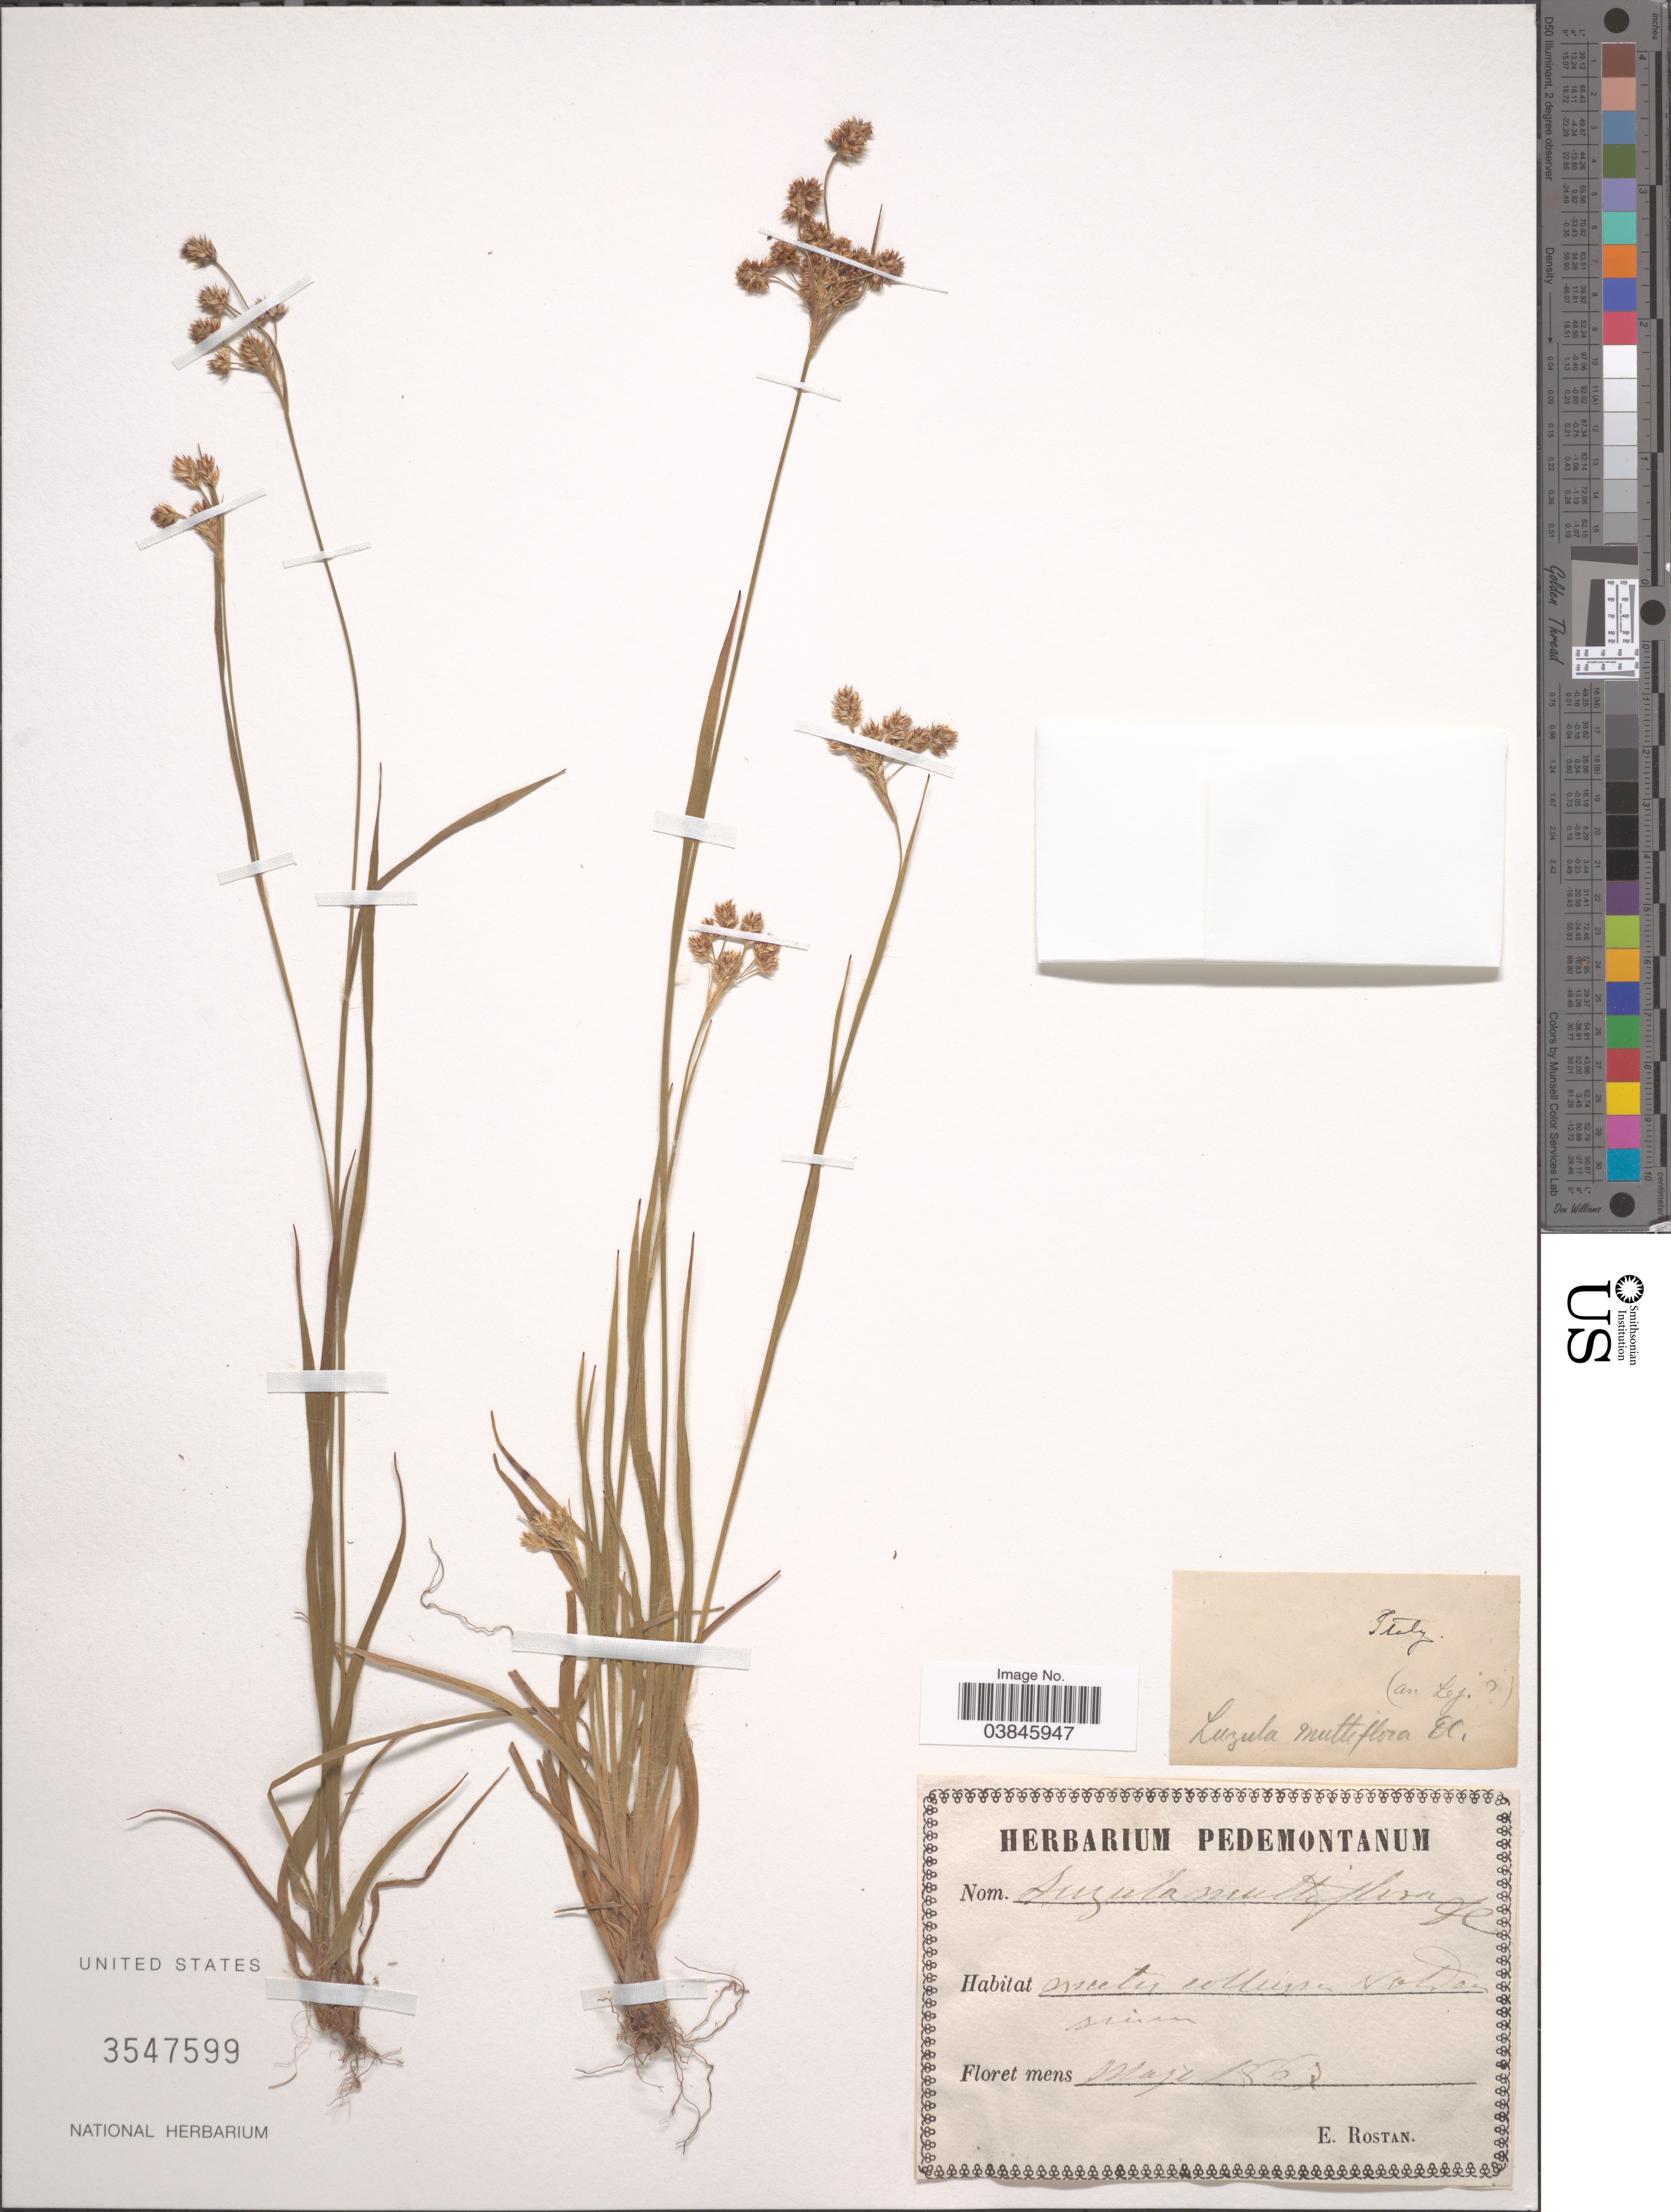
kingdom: Plantae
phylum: Tracheophyta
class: Liliopsida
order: Poales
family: Juncaceae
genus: Luzula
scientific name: Luzula multiflora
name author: (Ehrh.) Lej.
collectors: E. Rostan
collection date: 1867-05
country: Italy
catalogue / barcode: US 3547599